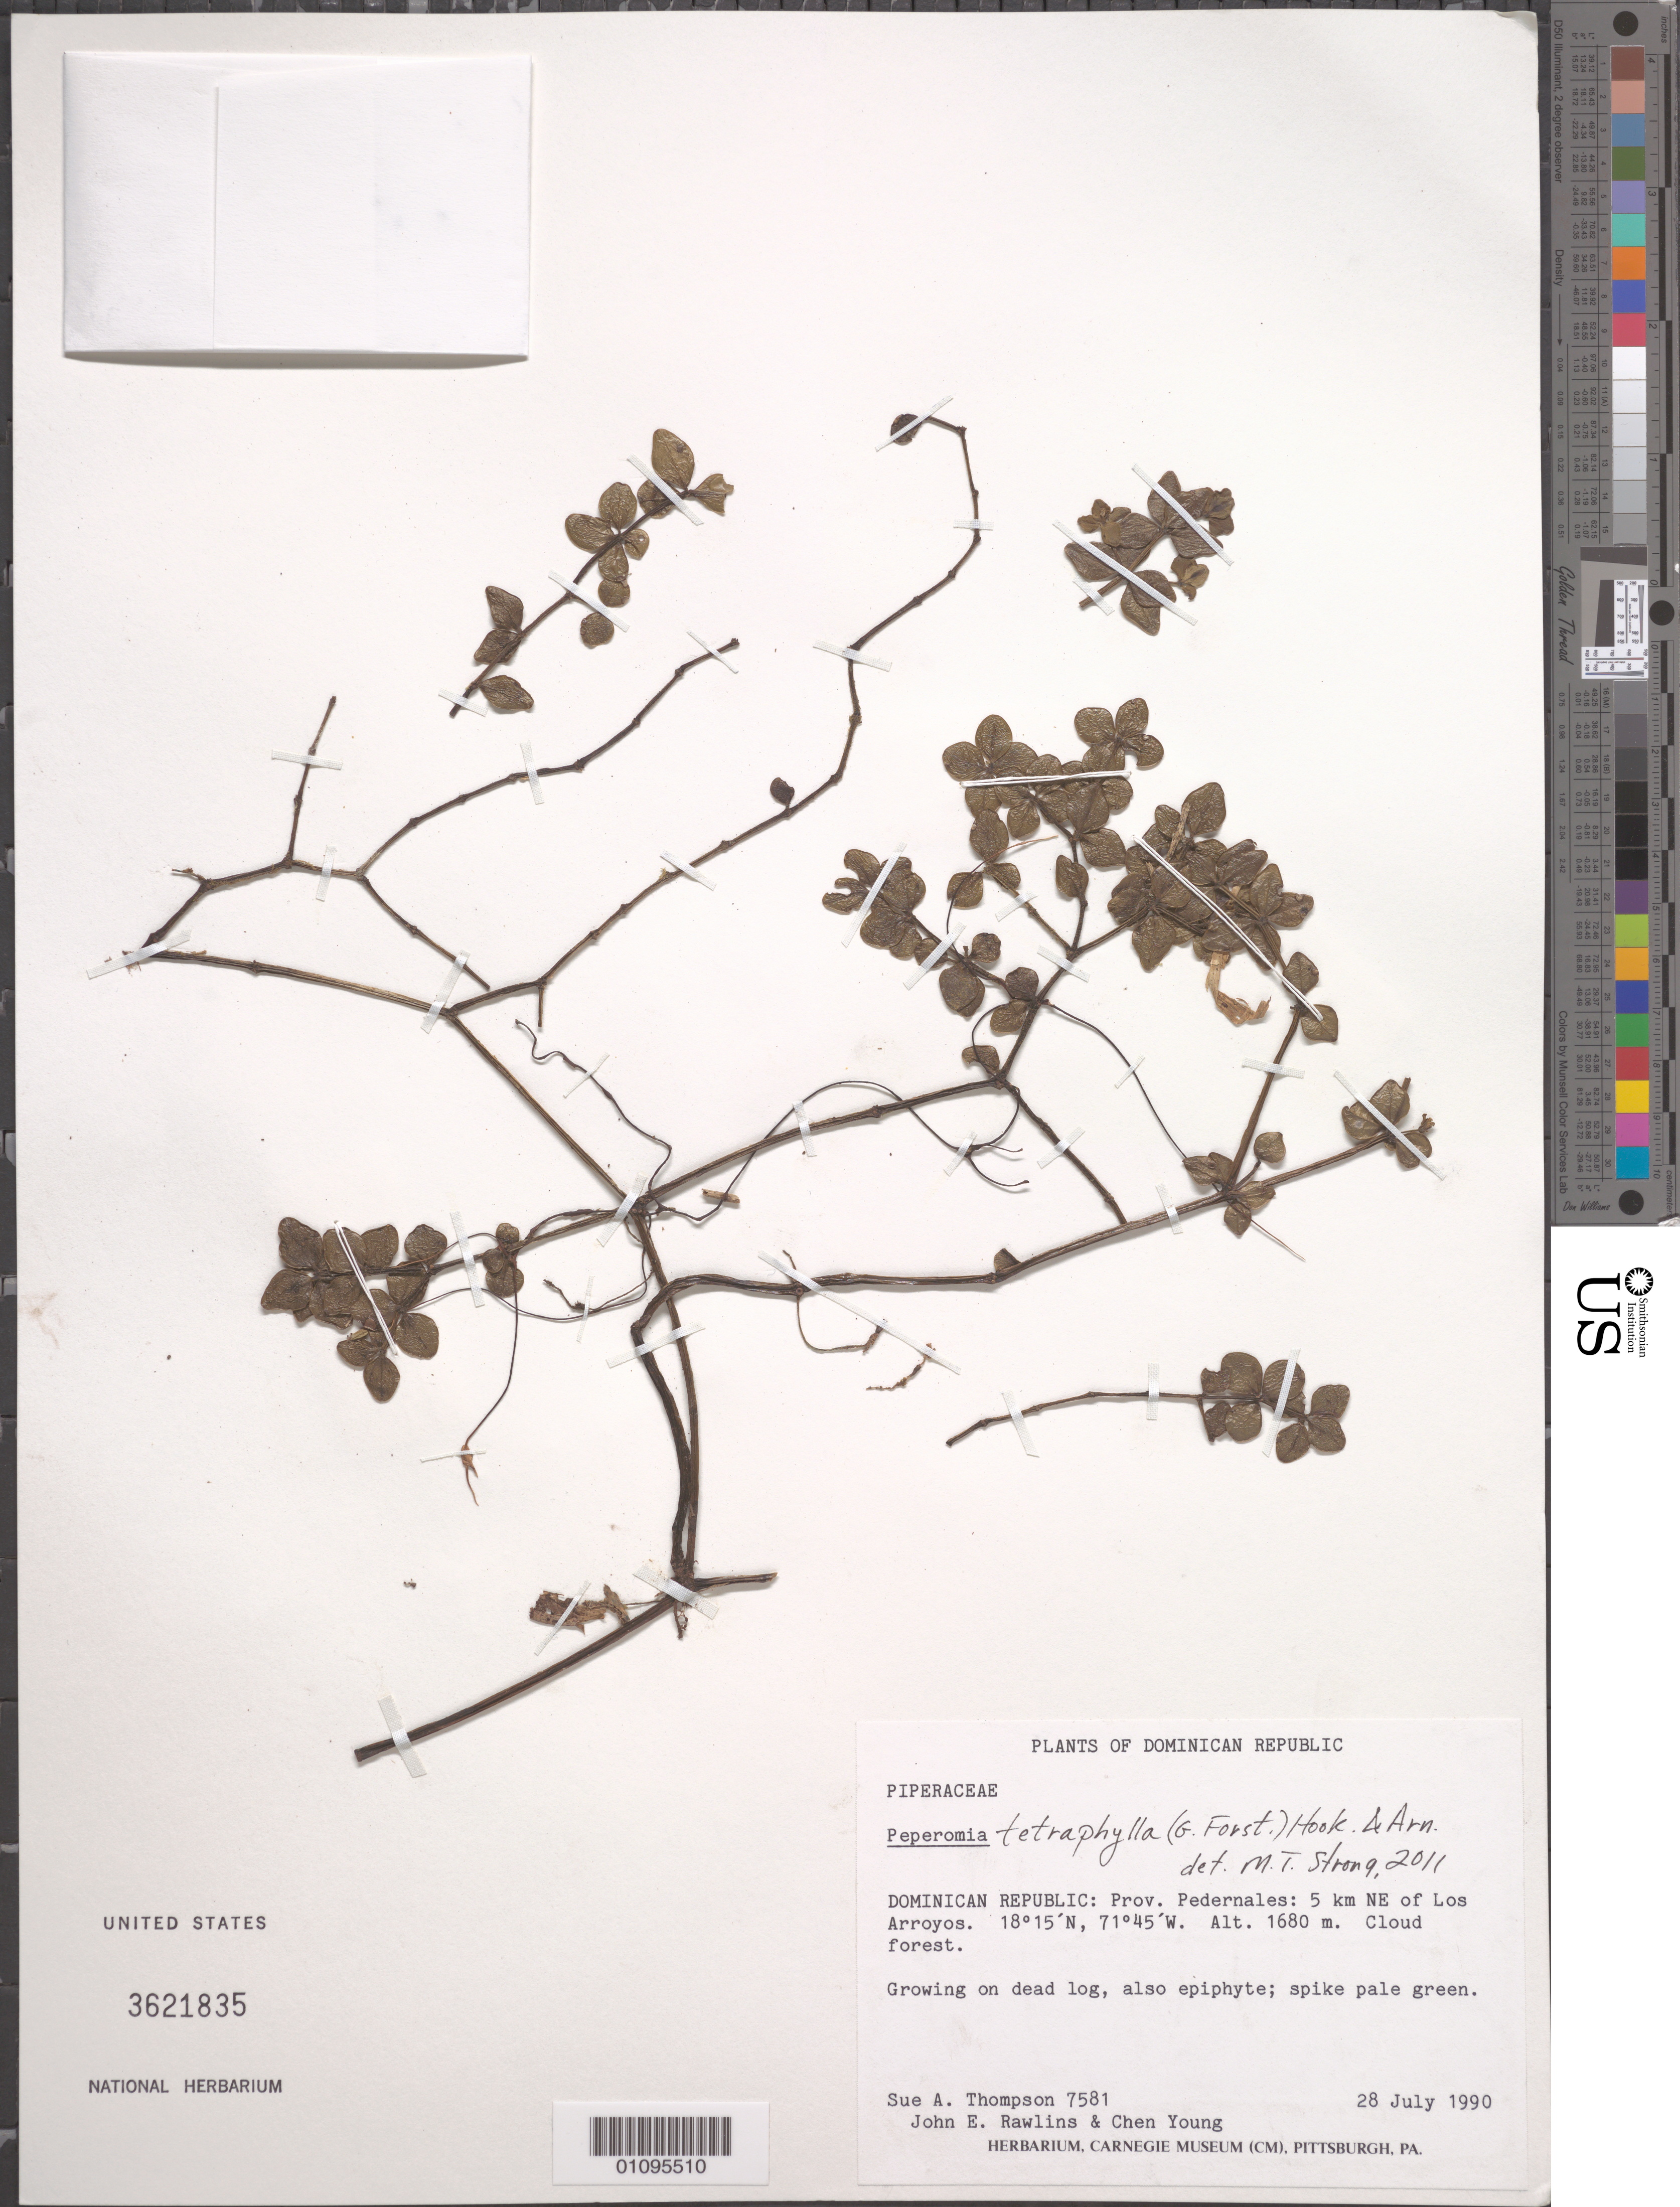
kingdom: Plantae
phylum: Tracheophyta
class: Magnoliopsida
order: Piperales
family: Piperaceae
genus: Peperomia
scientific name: Peperomia trichopus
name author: Trel. in J.F. Macbr.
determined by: Strong, M. T., (US), Smithsonian Institution - National Museum of Natural History (UNITED STATES)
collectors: S. A. Thompson, J. Rawlins & C. Young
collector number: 7581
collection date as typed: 28 Jul 1990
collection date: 1990-07-28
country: Dominican Republic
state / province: Pedernales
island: Hispaniola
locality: Los Arroyos, 5 km NE of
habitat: Cloud forest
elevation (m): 1680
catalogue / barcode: US 3621835